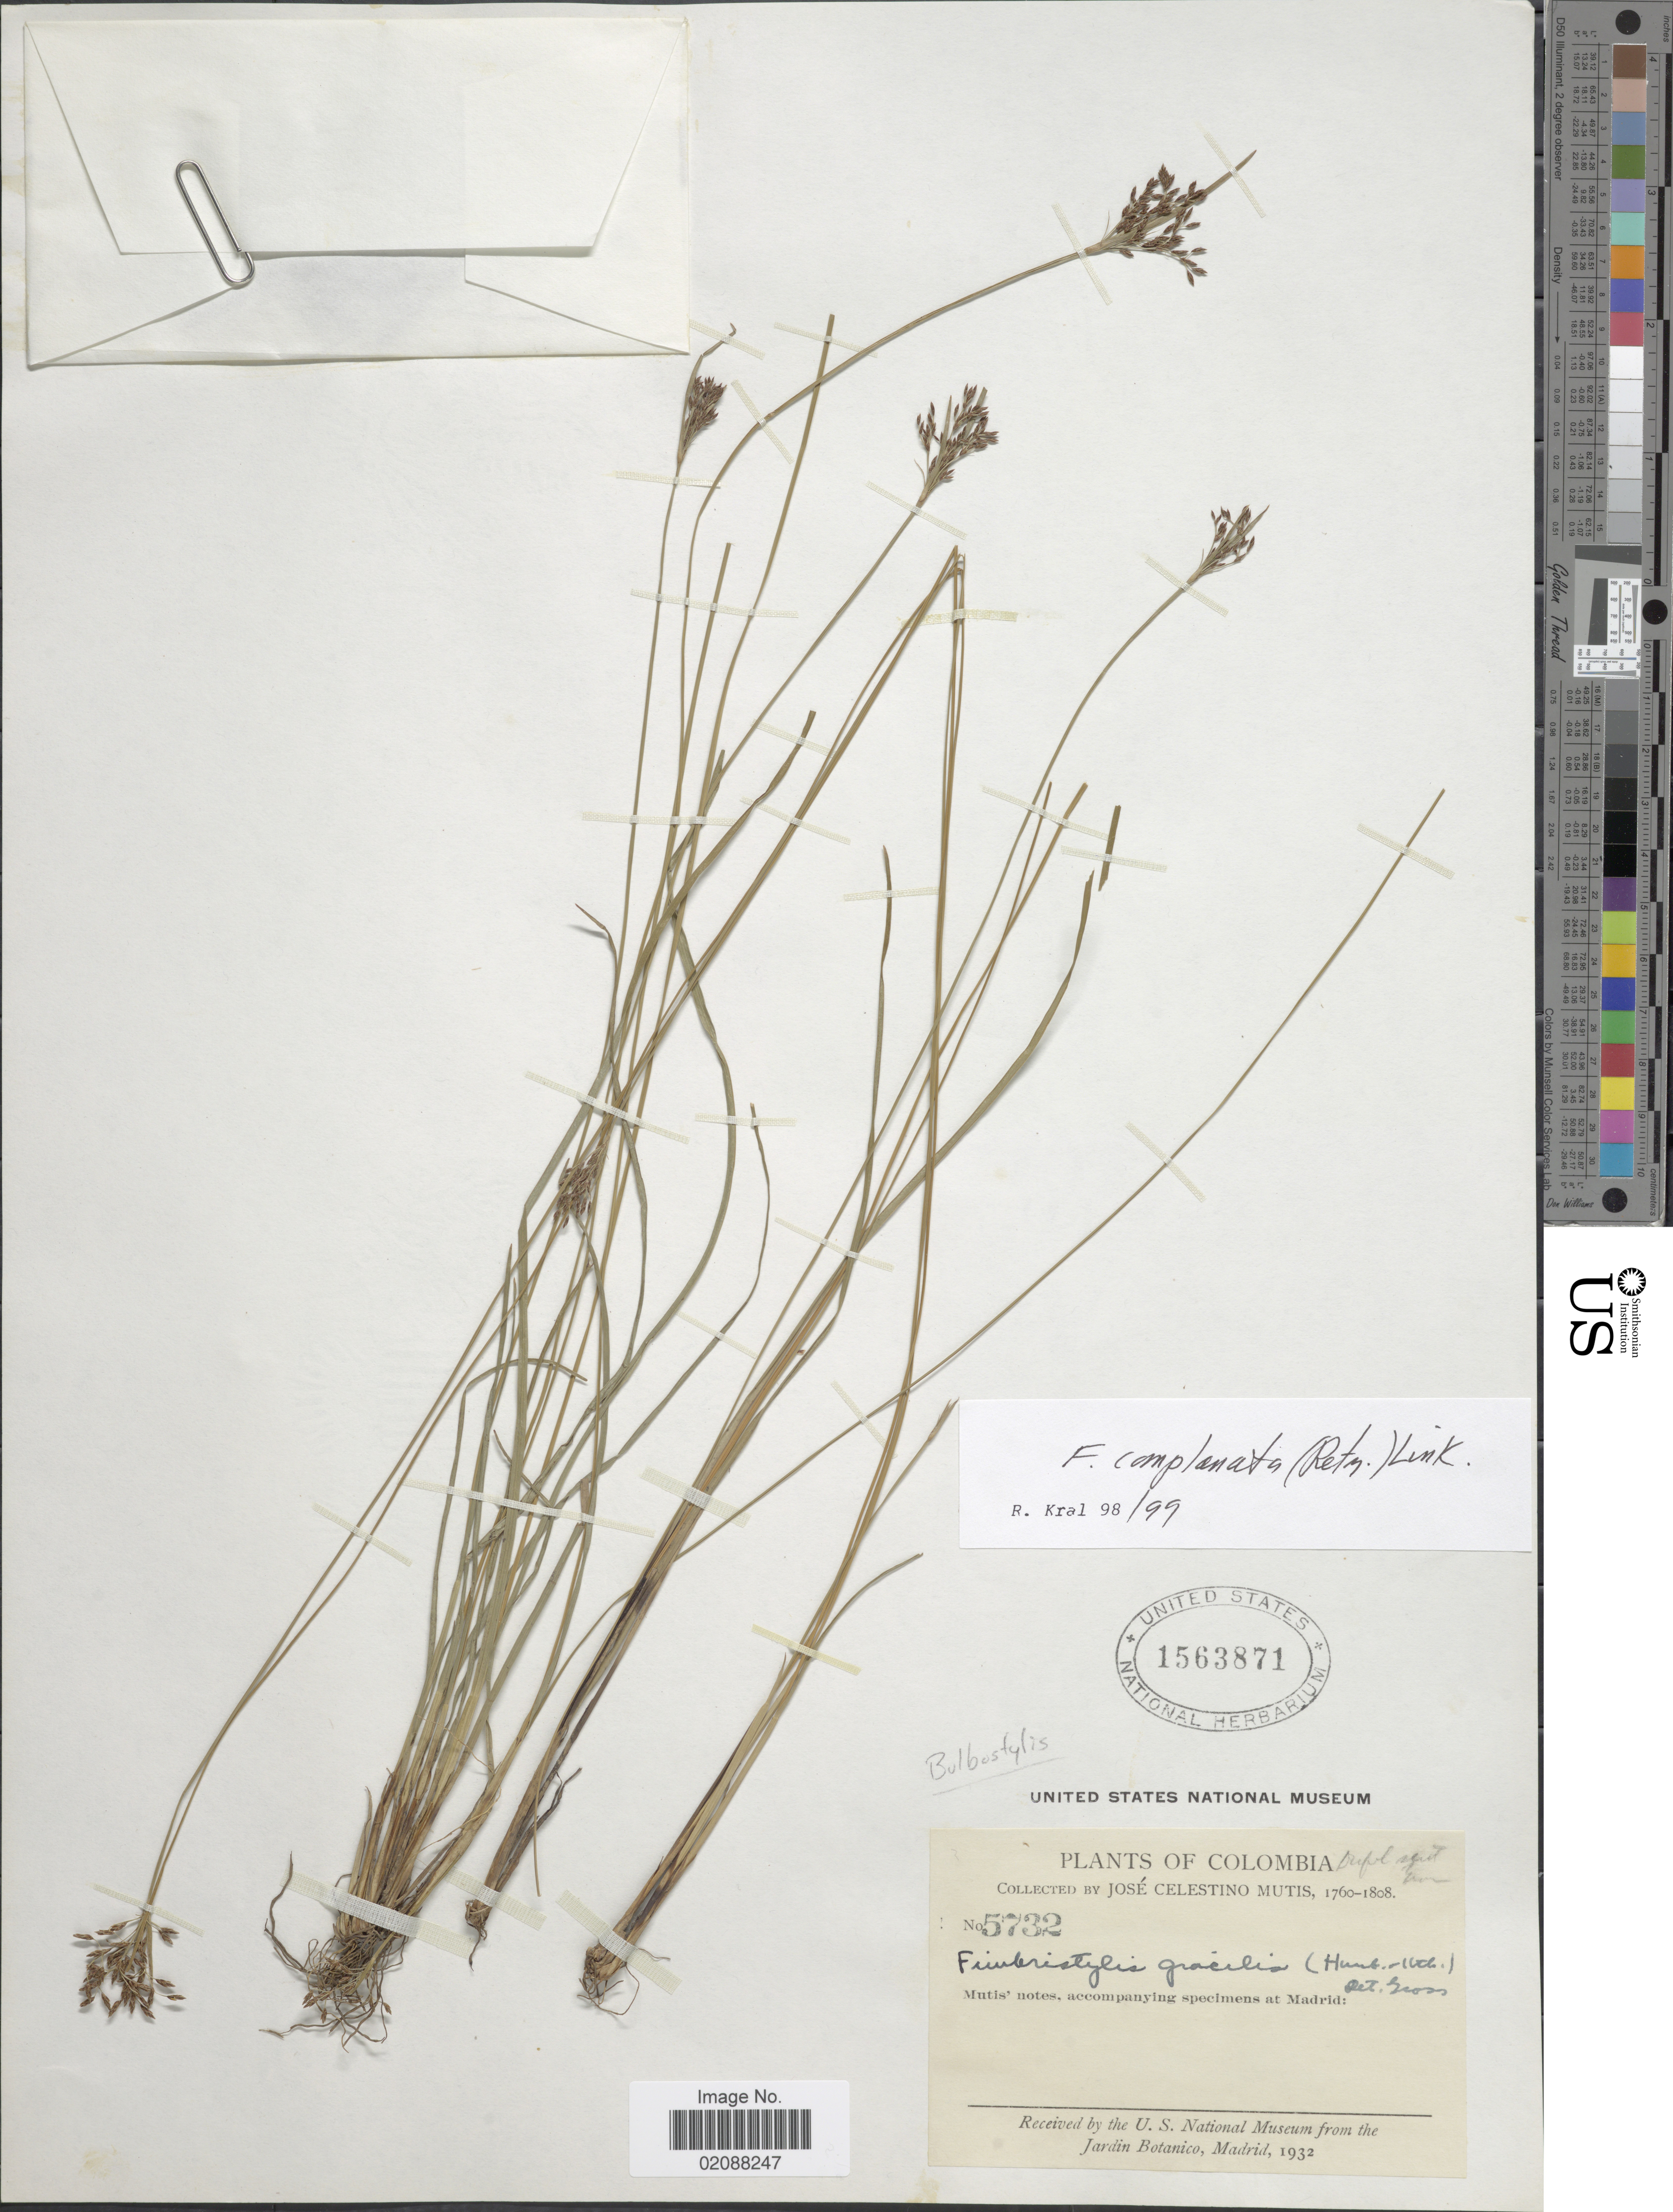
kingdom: Plantae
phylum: Tracheophyta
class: Liliopsida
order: Poales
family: Cyperaceae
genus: Fimbristylis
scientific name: Fimbristylis complanata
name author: (Retz.) Link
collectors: J. C. B. Mutis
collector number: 5732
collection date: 1760/1808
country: Colombia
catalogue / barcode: US 1563871